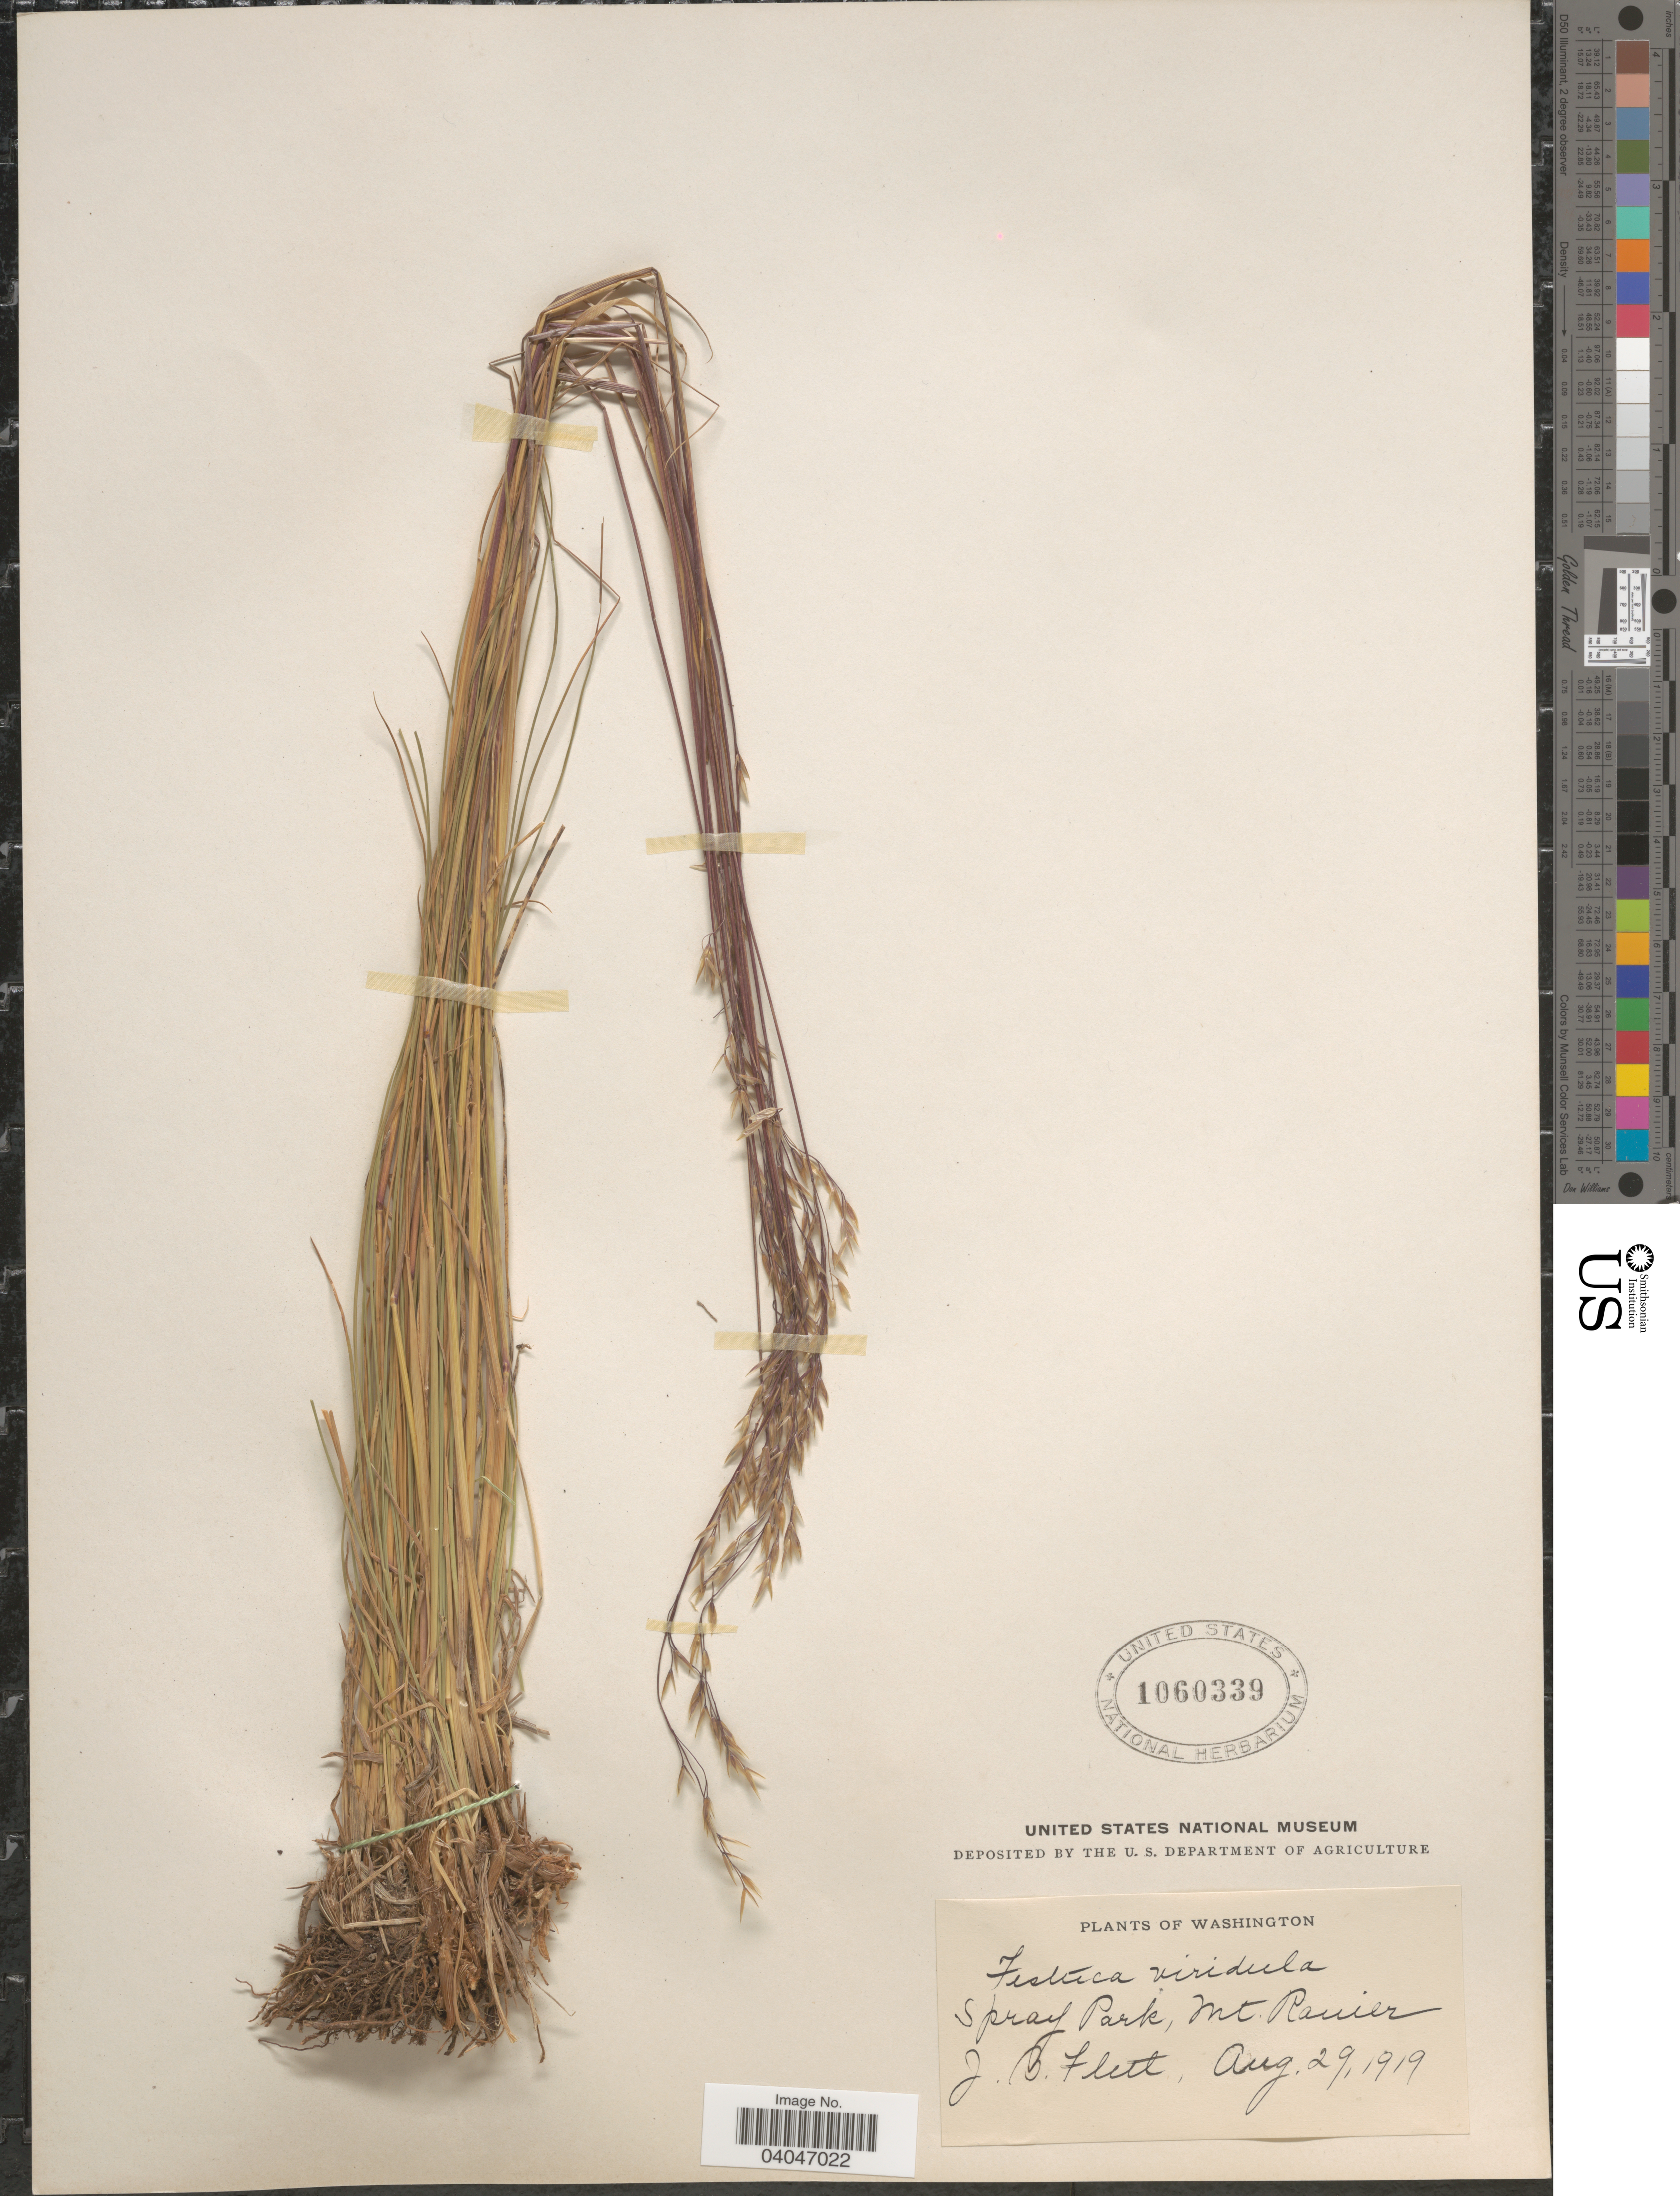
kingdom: Plantae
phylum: Tracheophyta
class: Liliopsida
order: Poales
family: Poaceae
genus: Festuca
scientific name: Festuca viridula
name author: Vasey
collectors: J. Flett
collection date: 1919-08-29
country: United States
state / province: Washington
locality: Spray Park, Mt. Ranier.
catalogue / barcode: US 1060339